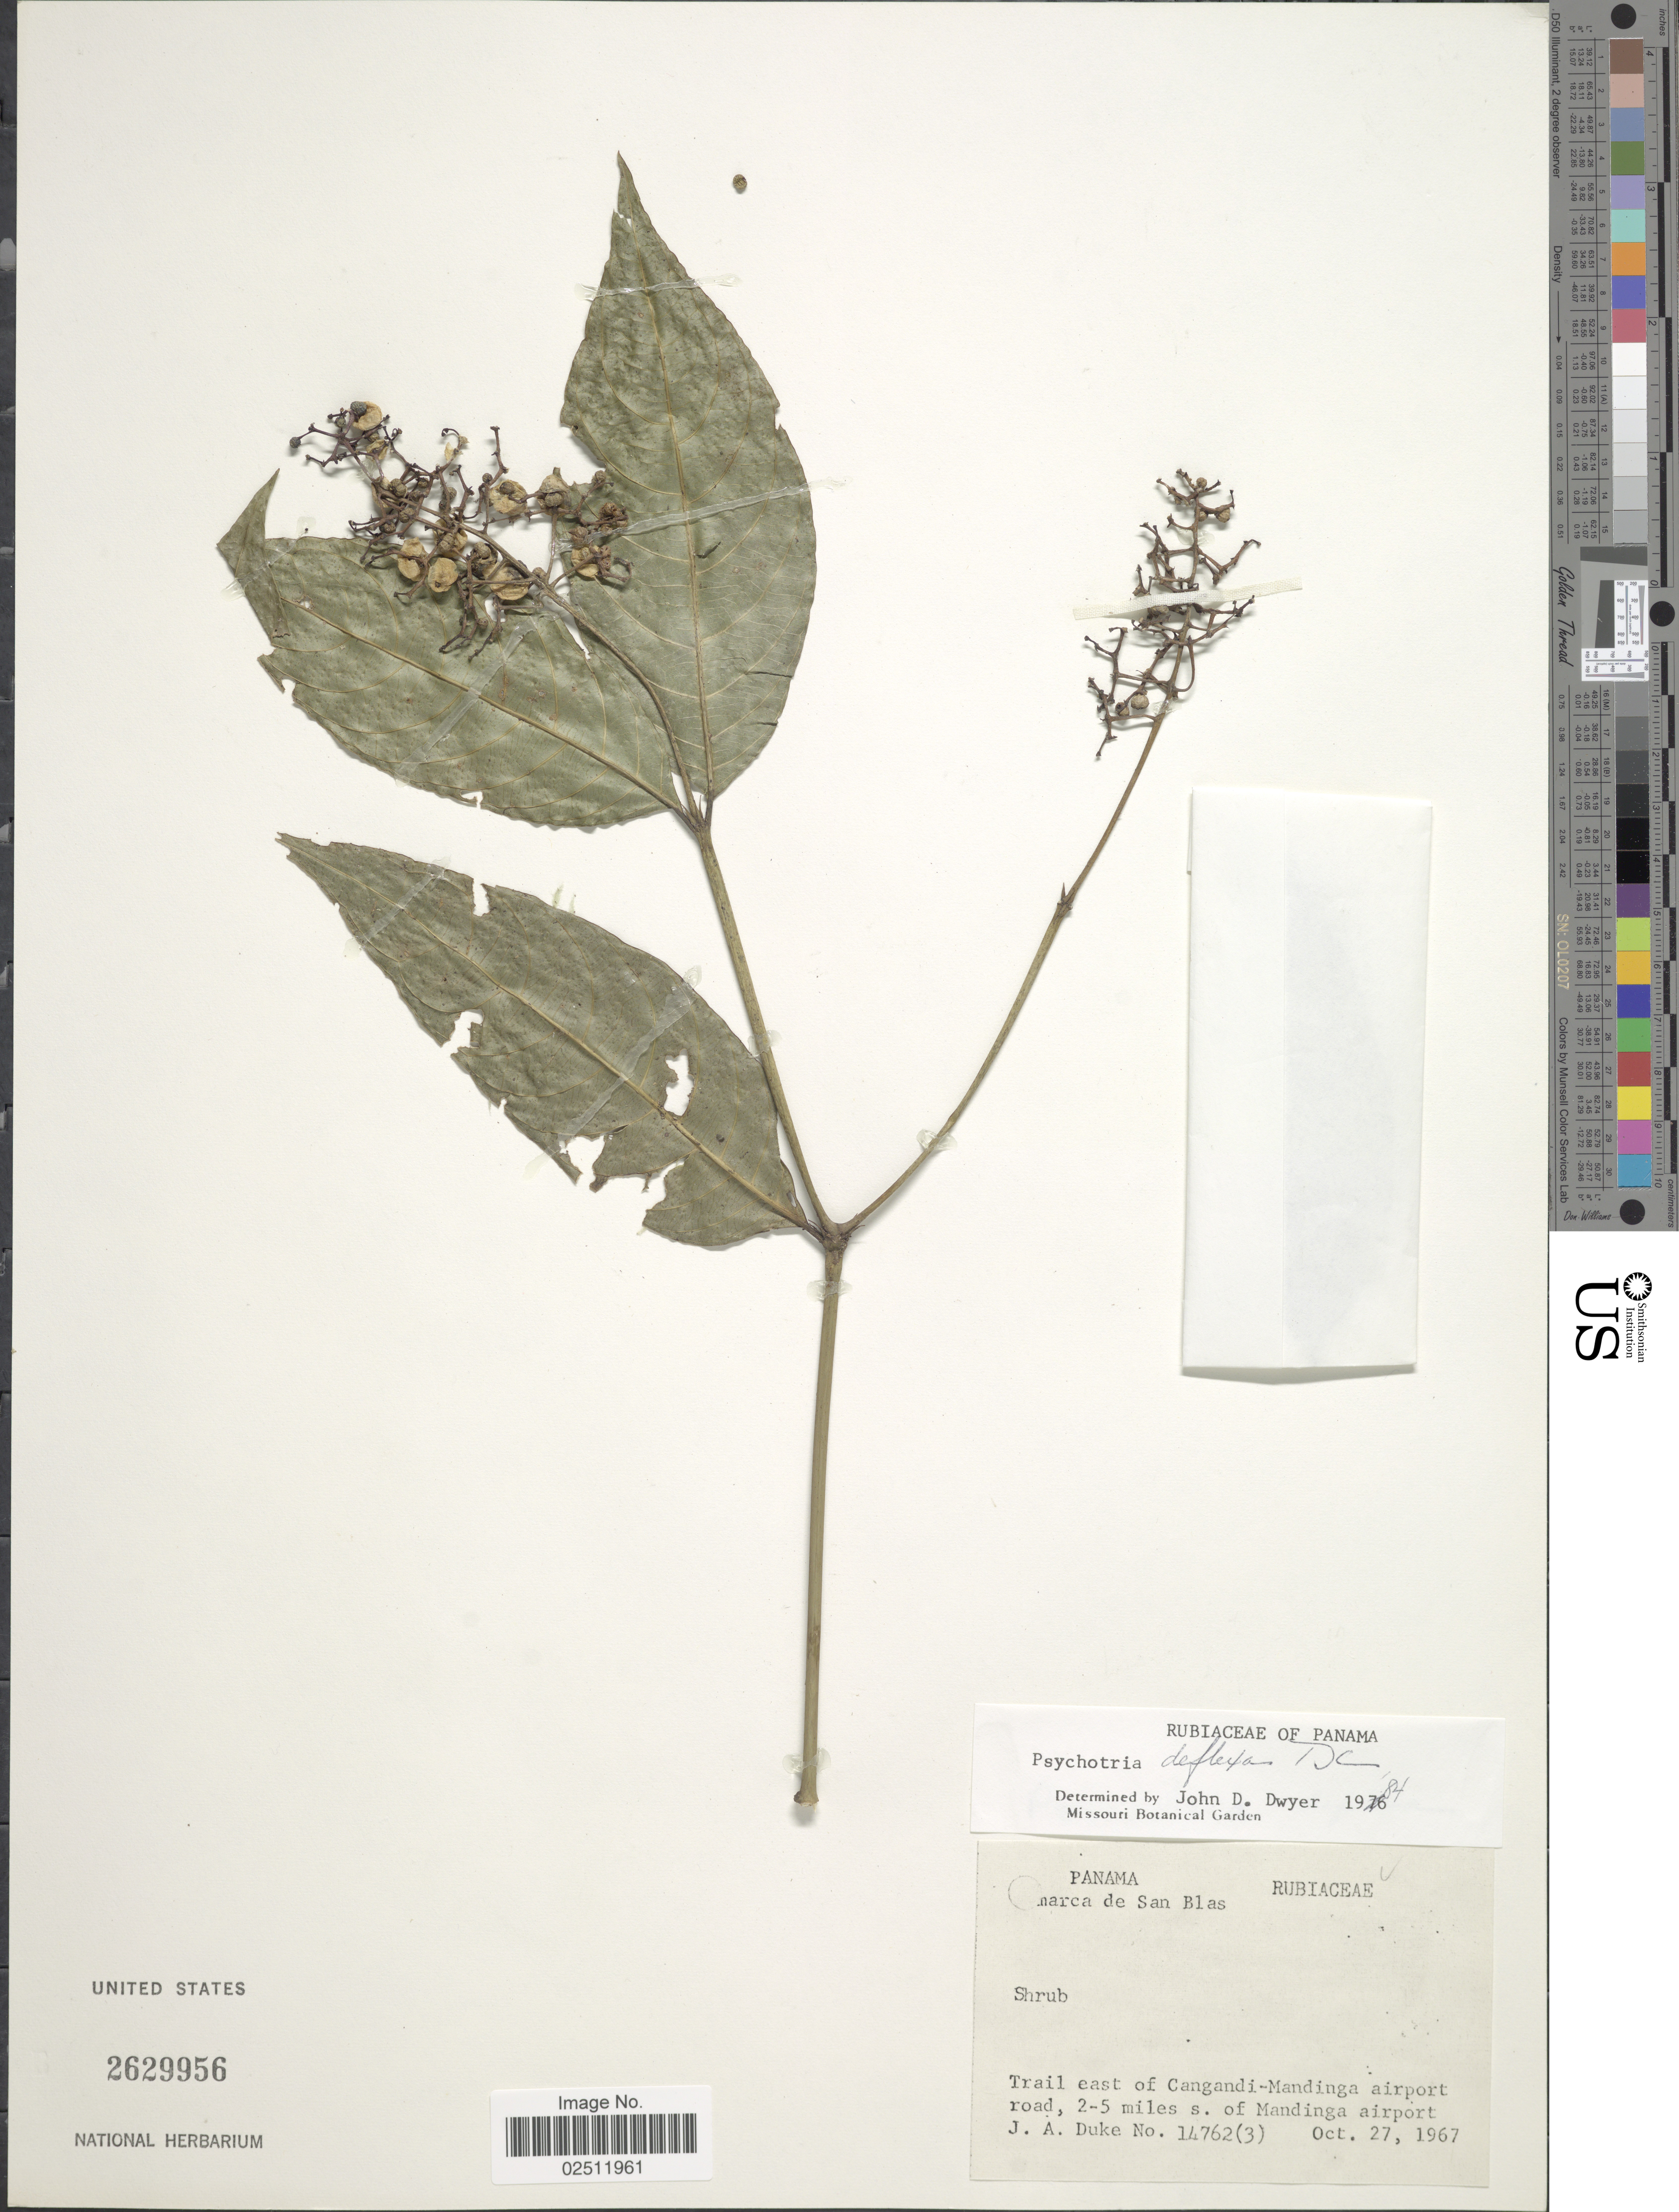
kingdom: Plantae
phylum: Tracheophyta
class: Magnoliopsida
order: Gentianales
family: Rubiaceae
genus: Psychotria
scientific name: Psychotria deflexa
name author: DC.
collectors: J. A. Duke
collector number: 14762(3)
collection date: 1967-10-27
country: Panama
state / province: Kuna Yala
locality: Marca de San Blas. Trail east of Cangandi-Mandinga airport road, 2-5 miles s. of Mandinga airport.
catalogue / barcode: US 2629956